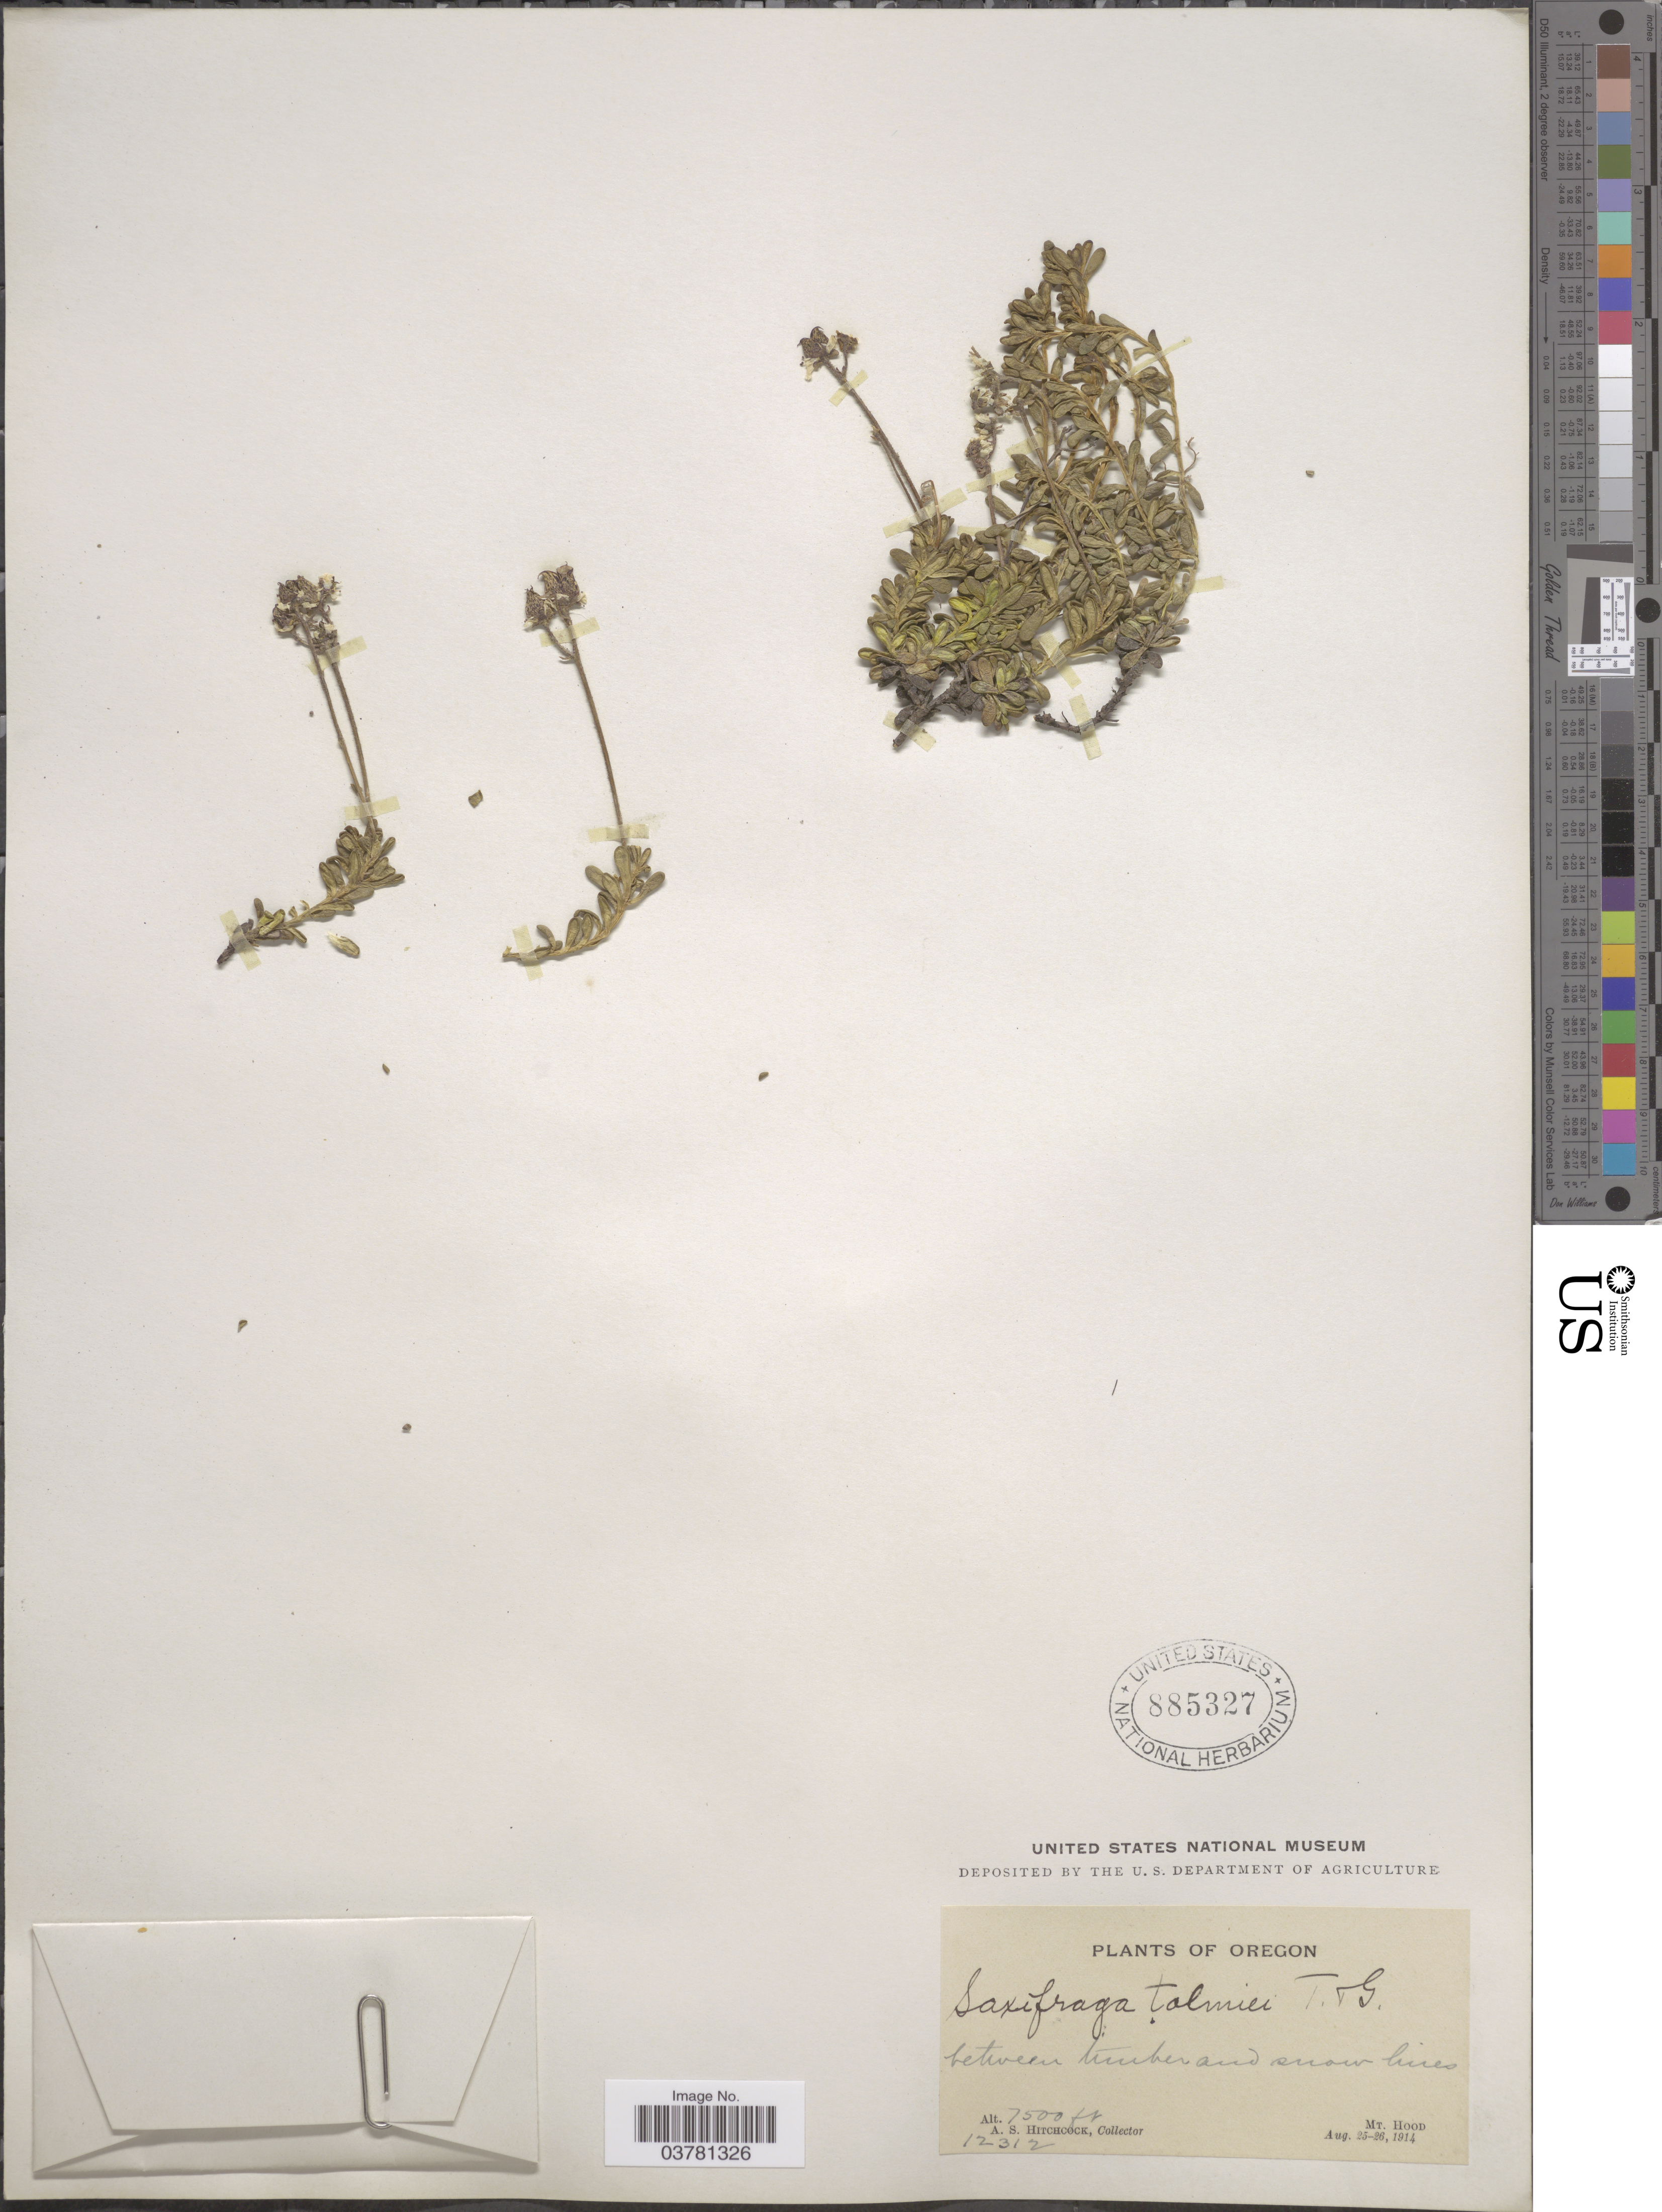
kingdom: Plantae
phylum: Tracheophyta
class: Magnoliopsida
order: Saxifragales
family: Saxifragaceae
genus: Micranthes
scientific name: Micranthes tolmiei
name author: (Torr. & A. Gray) Brouillet & Gornall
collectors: A. S. Hitchcock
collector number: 12312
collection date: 1914-08-25/1914-08-26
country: United States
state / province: Oregon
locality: Between timber and snow hills. Mt. Hood.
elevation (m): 2286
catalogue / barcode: US 885327